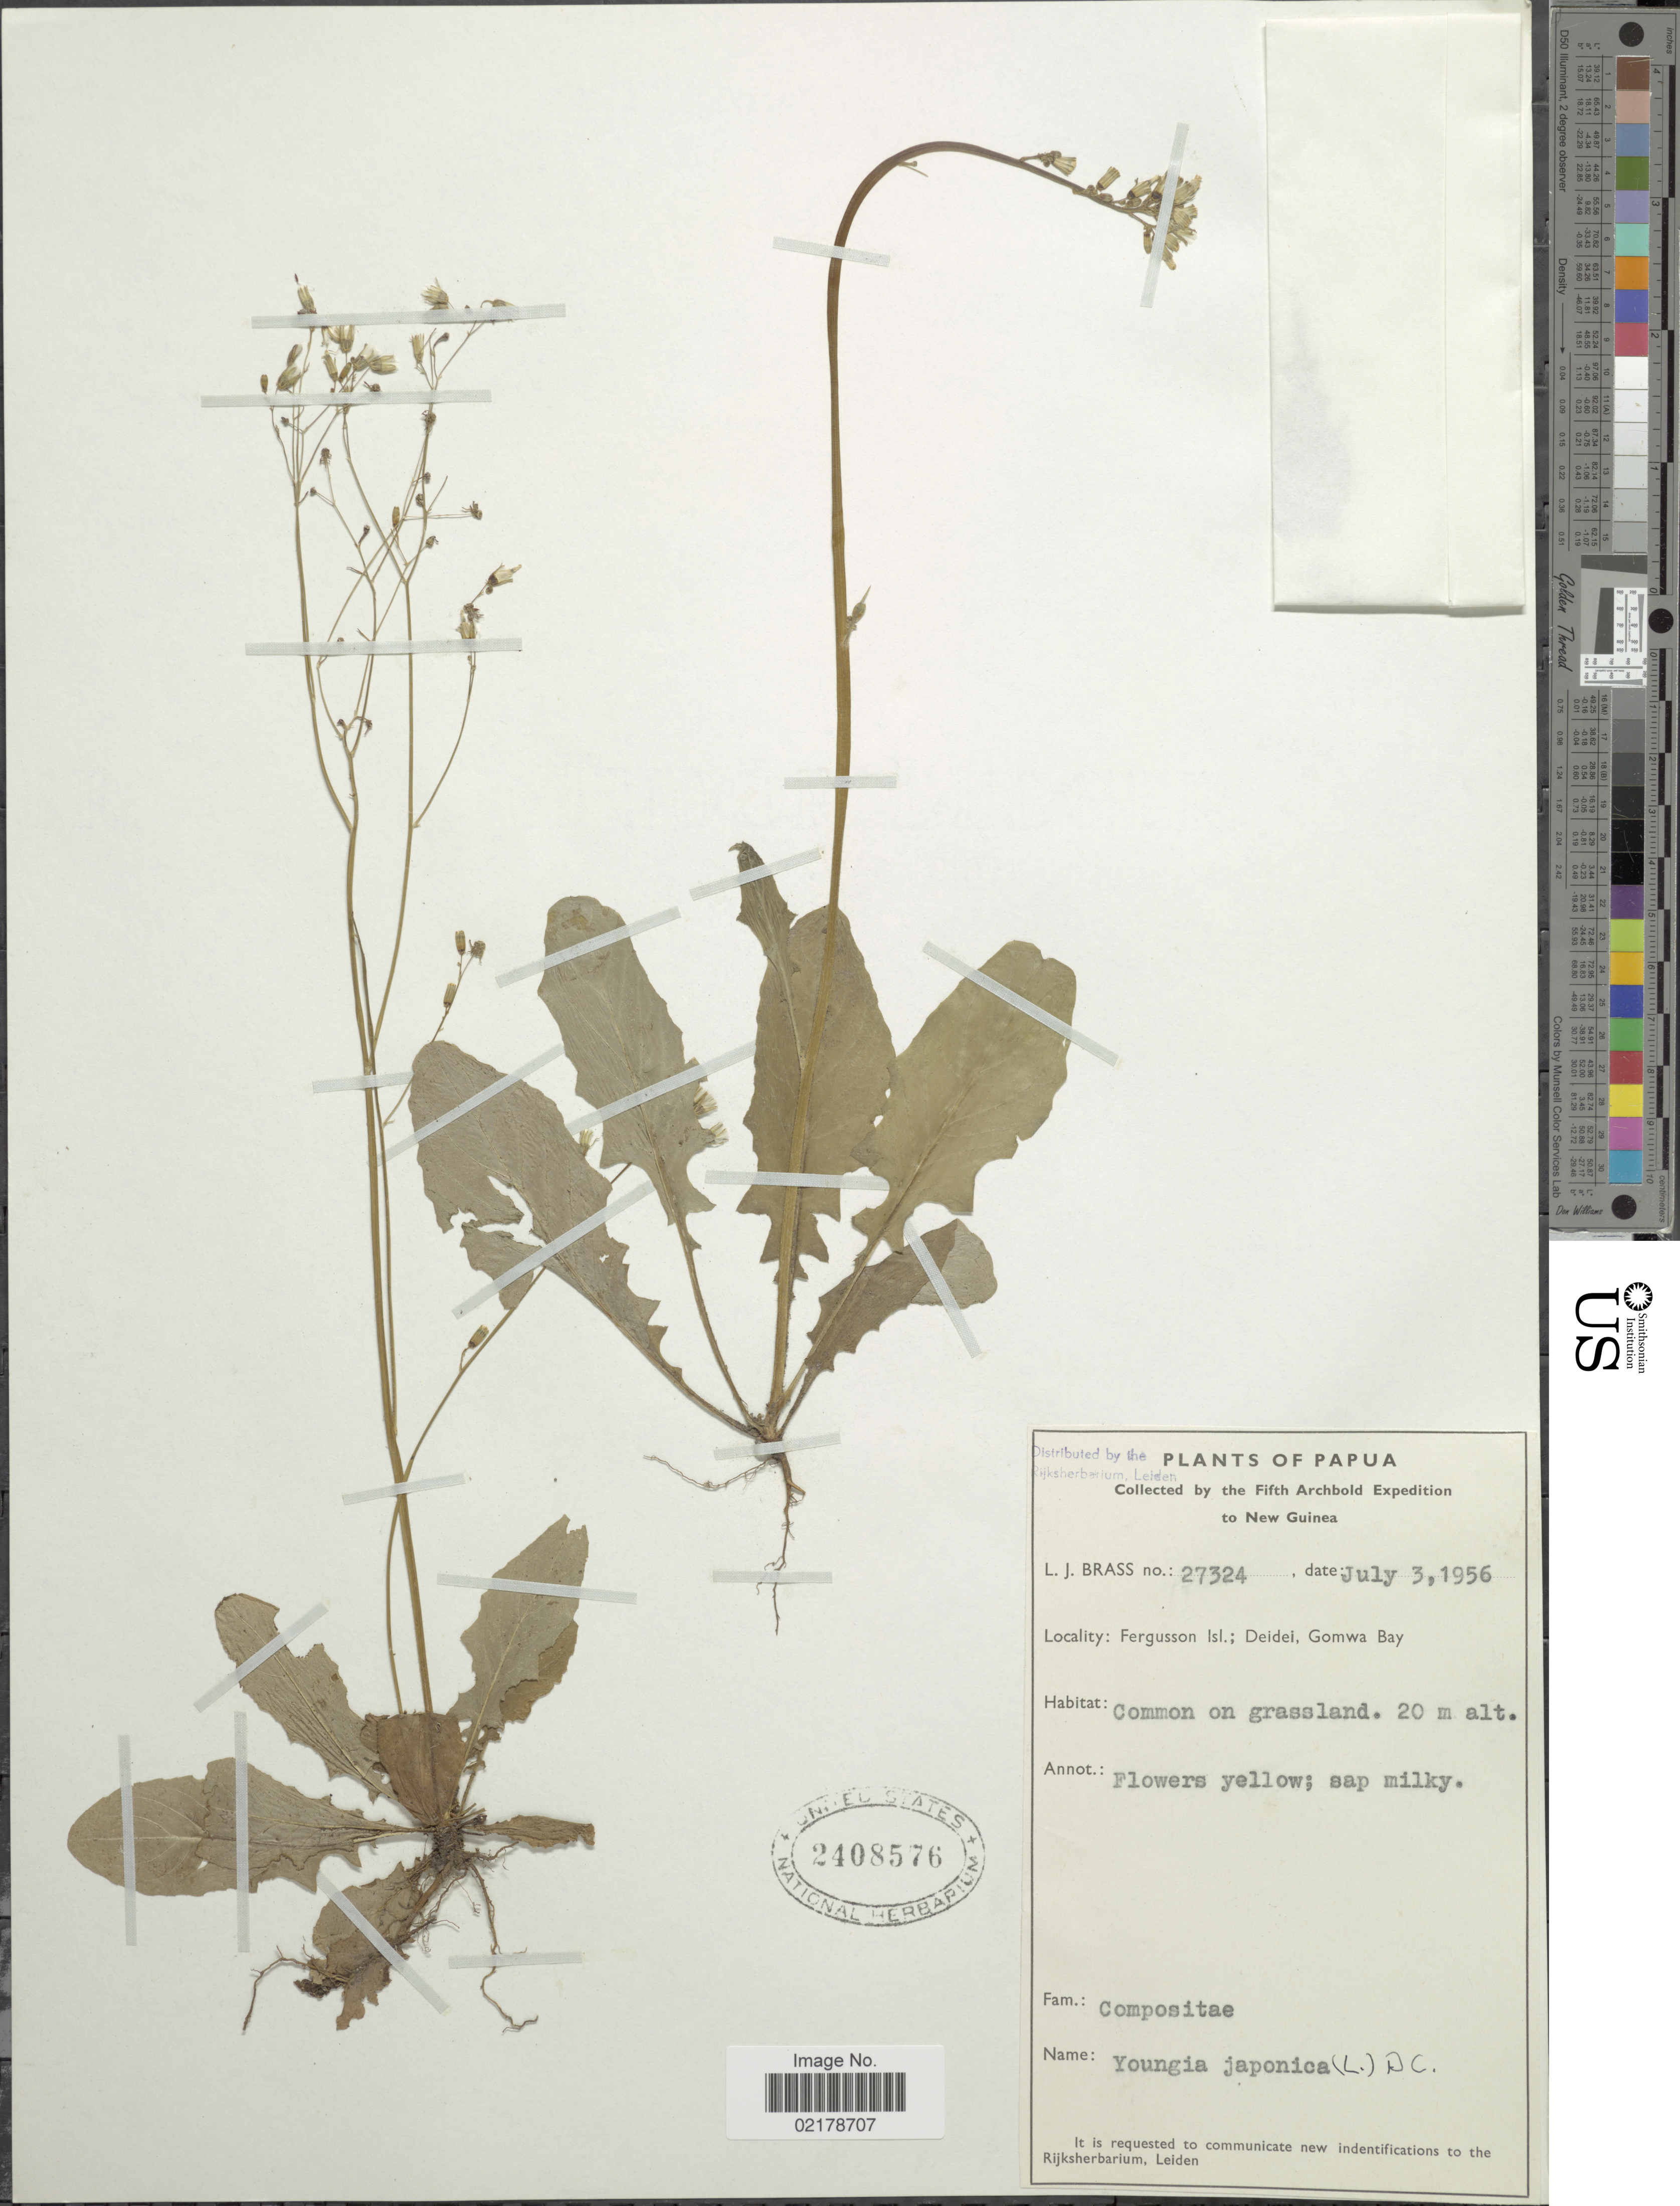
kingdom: Plantae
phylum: Tracheophyta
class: Magnoliopsida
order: Asterales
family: Asteraceae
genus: Youngia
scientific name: Youngia japonica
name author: (L.) DC.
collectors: L. J. Brass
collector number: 27324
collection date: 1956-07-03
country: Papua New Guinea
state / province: Milne Bay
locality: Fergusson Isl.; Deidei, Gomwa Bay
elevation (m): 20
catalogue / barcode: US 2408576